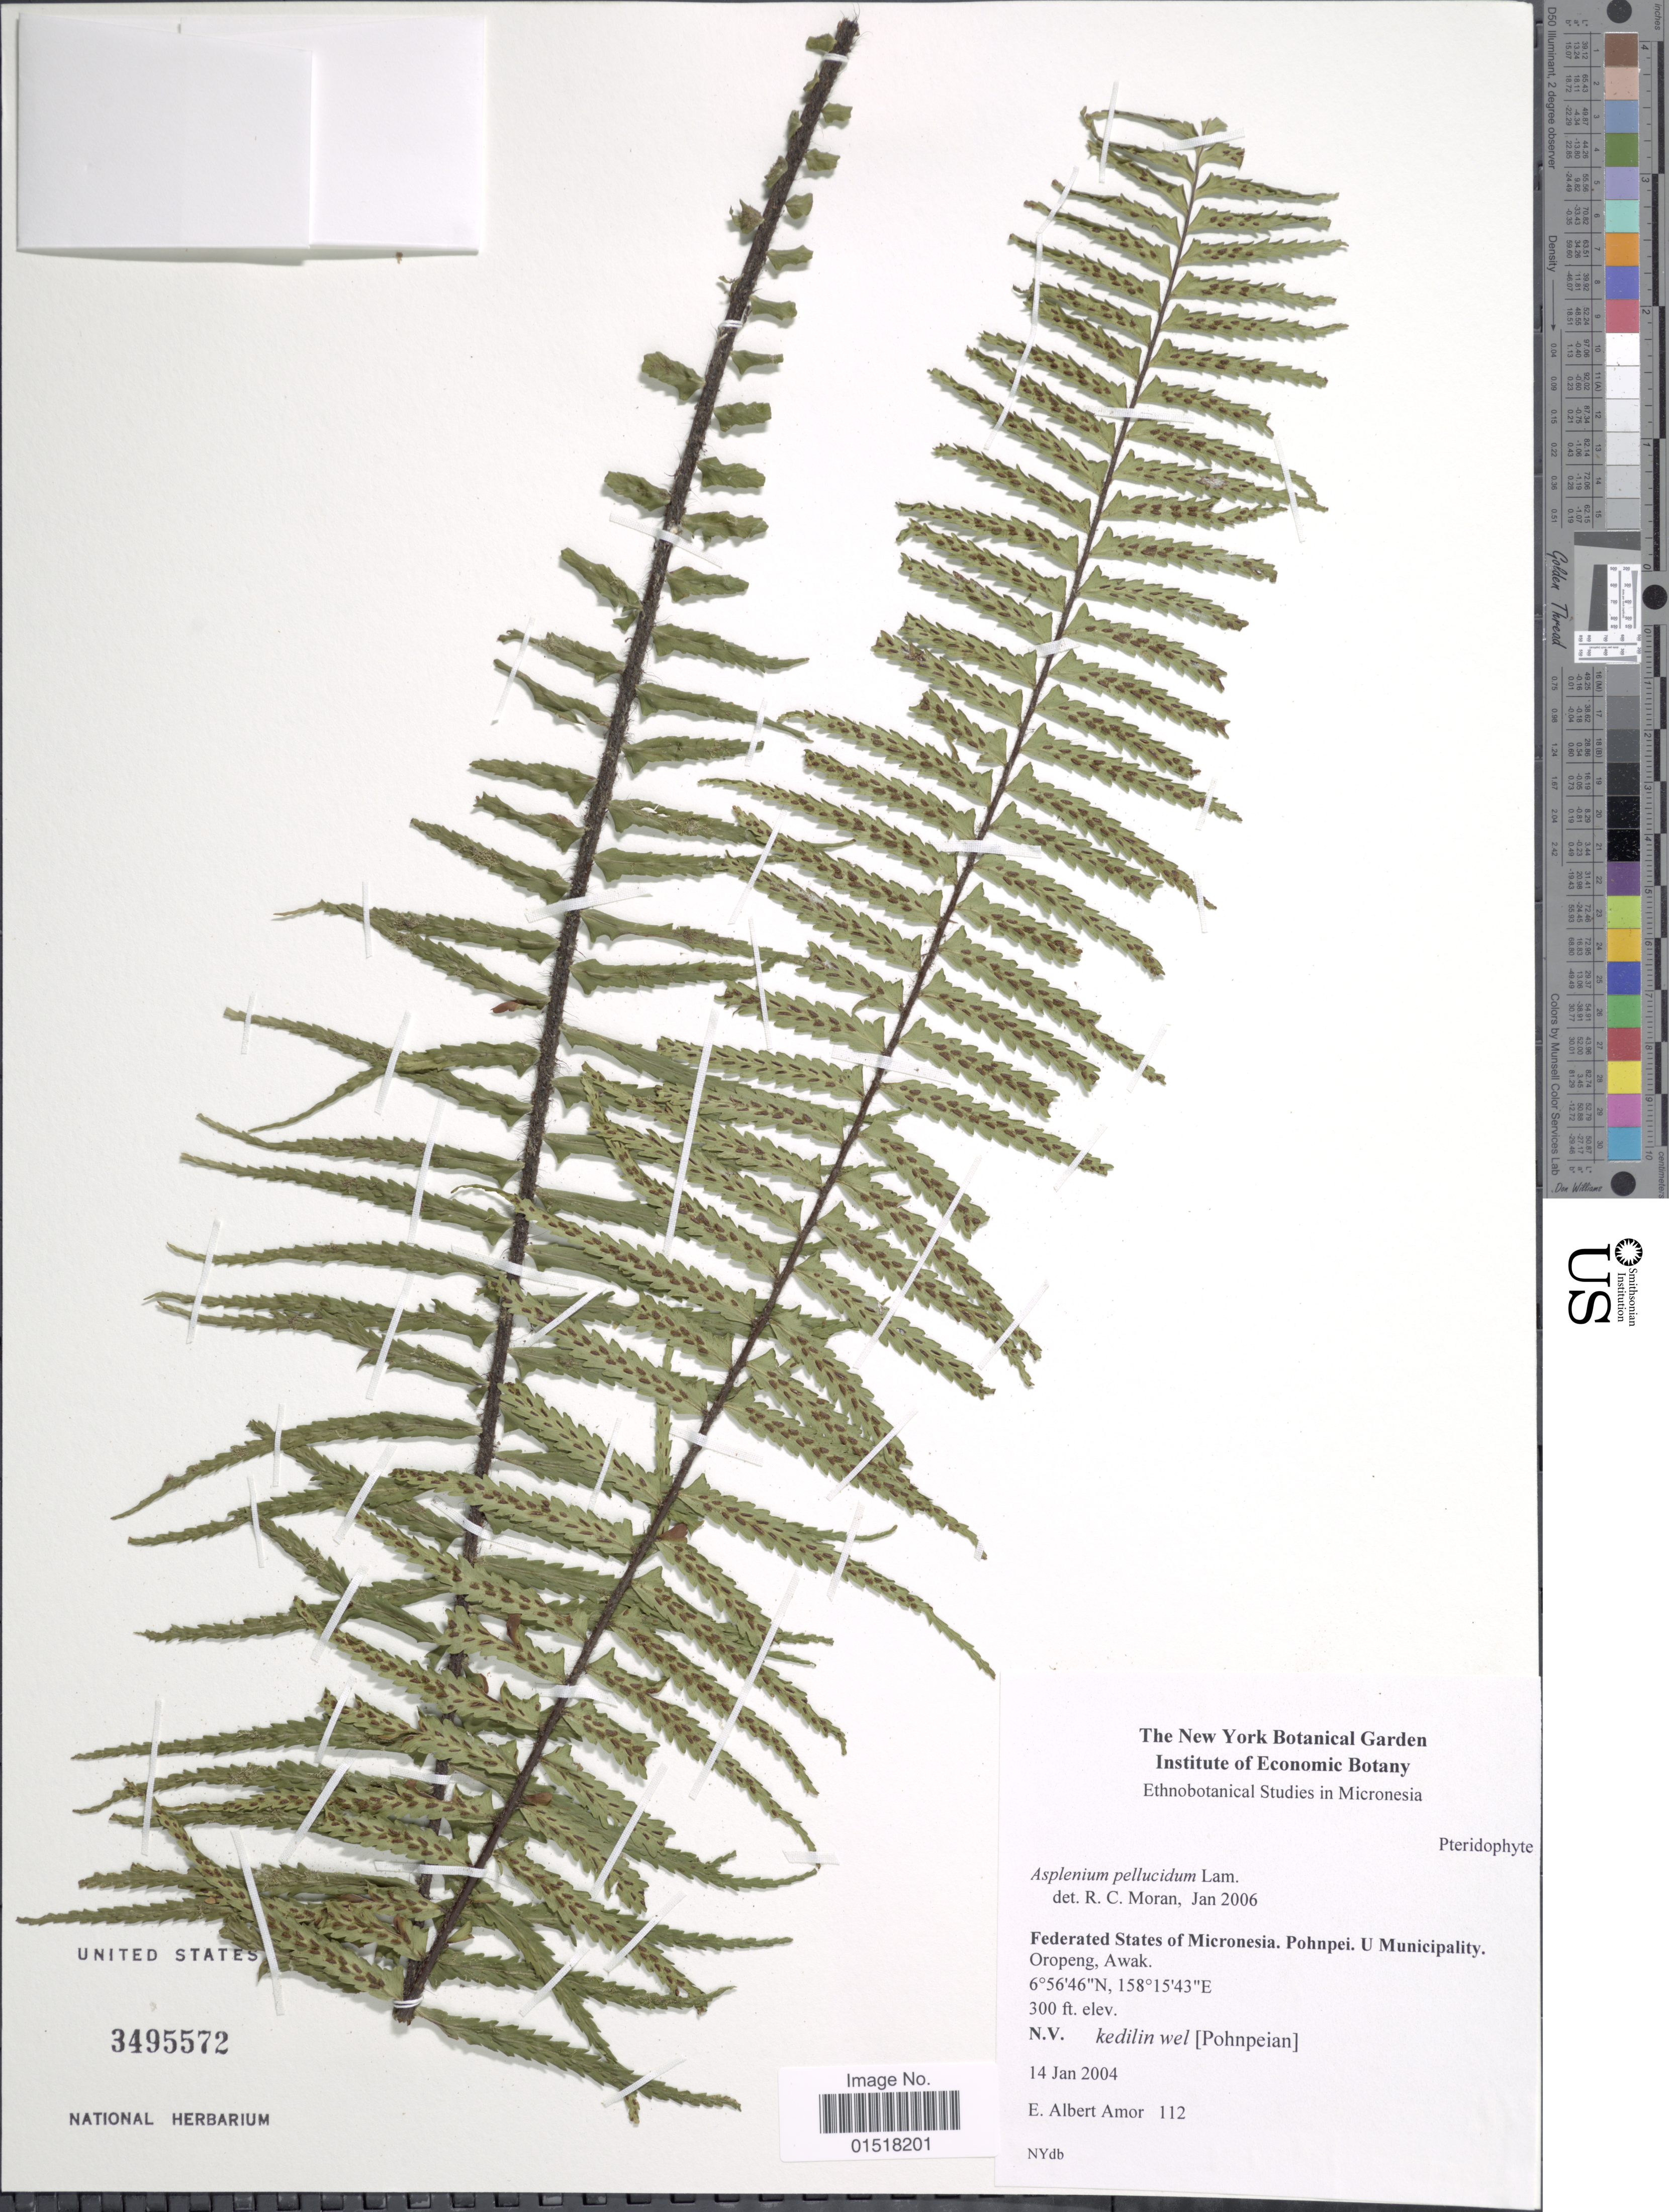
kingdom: Plantae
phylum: Tracheophyta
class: Polypodiopsida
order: Polypodiales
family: Aspleniaceae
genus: Asplenium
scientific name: Asplenium pellucidum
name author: Lam.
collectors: E. A. Amor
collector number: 112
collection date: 2004-01-14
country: Micronesia, Federated States of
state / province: Pohnpei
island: Pohnpei [Ponape]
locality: Federared States of Micronesia. Pohnpei. U Municipality. Oropeng, Awak.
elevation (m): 91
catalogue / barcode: US 3495572